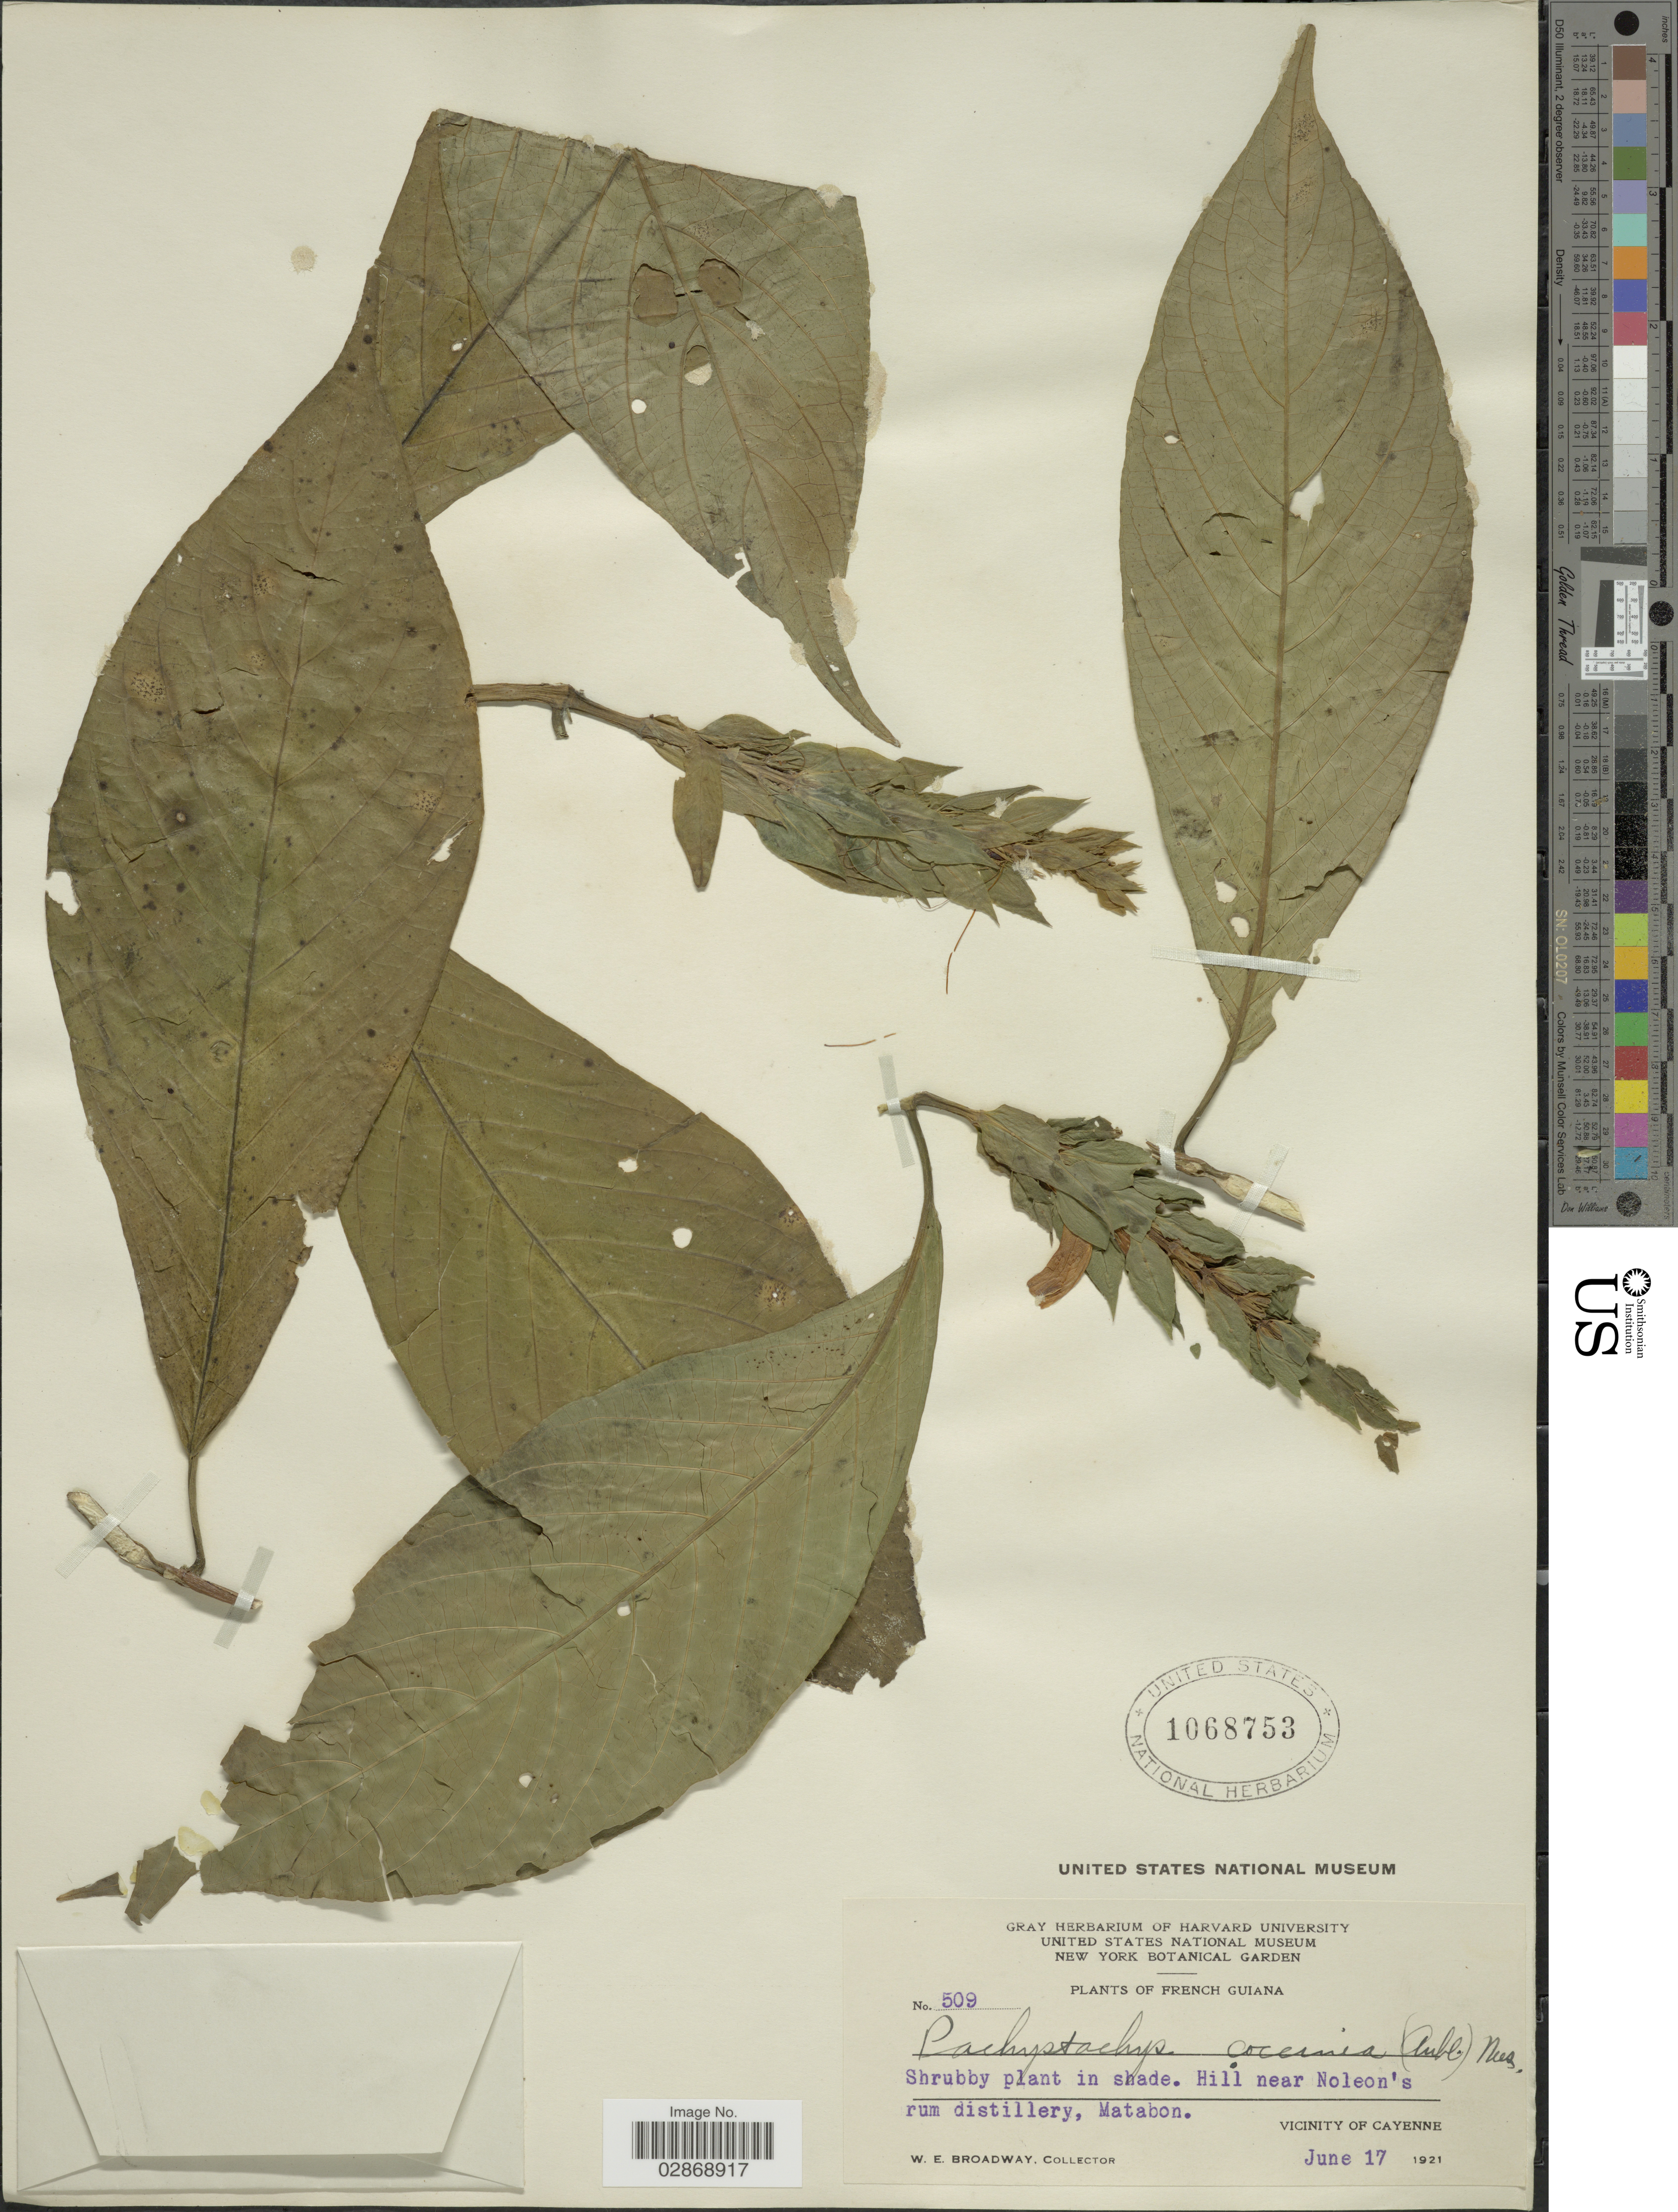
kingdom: Plantae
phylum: Tracheophyta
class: Magnoliopsida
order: Lamiales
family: Acanthaceae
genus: Pachystachys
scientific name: Pachystachys coccinea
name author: (Aubl.) Nees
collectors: W. E. Broadway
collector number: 509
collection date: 1921-06-17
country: French Guiana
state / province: Cayenne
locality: Hill near Noleon's rum distillery, Matabon. Vicinity of Cayenne.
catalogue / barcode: US 1068753